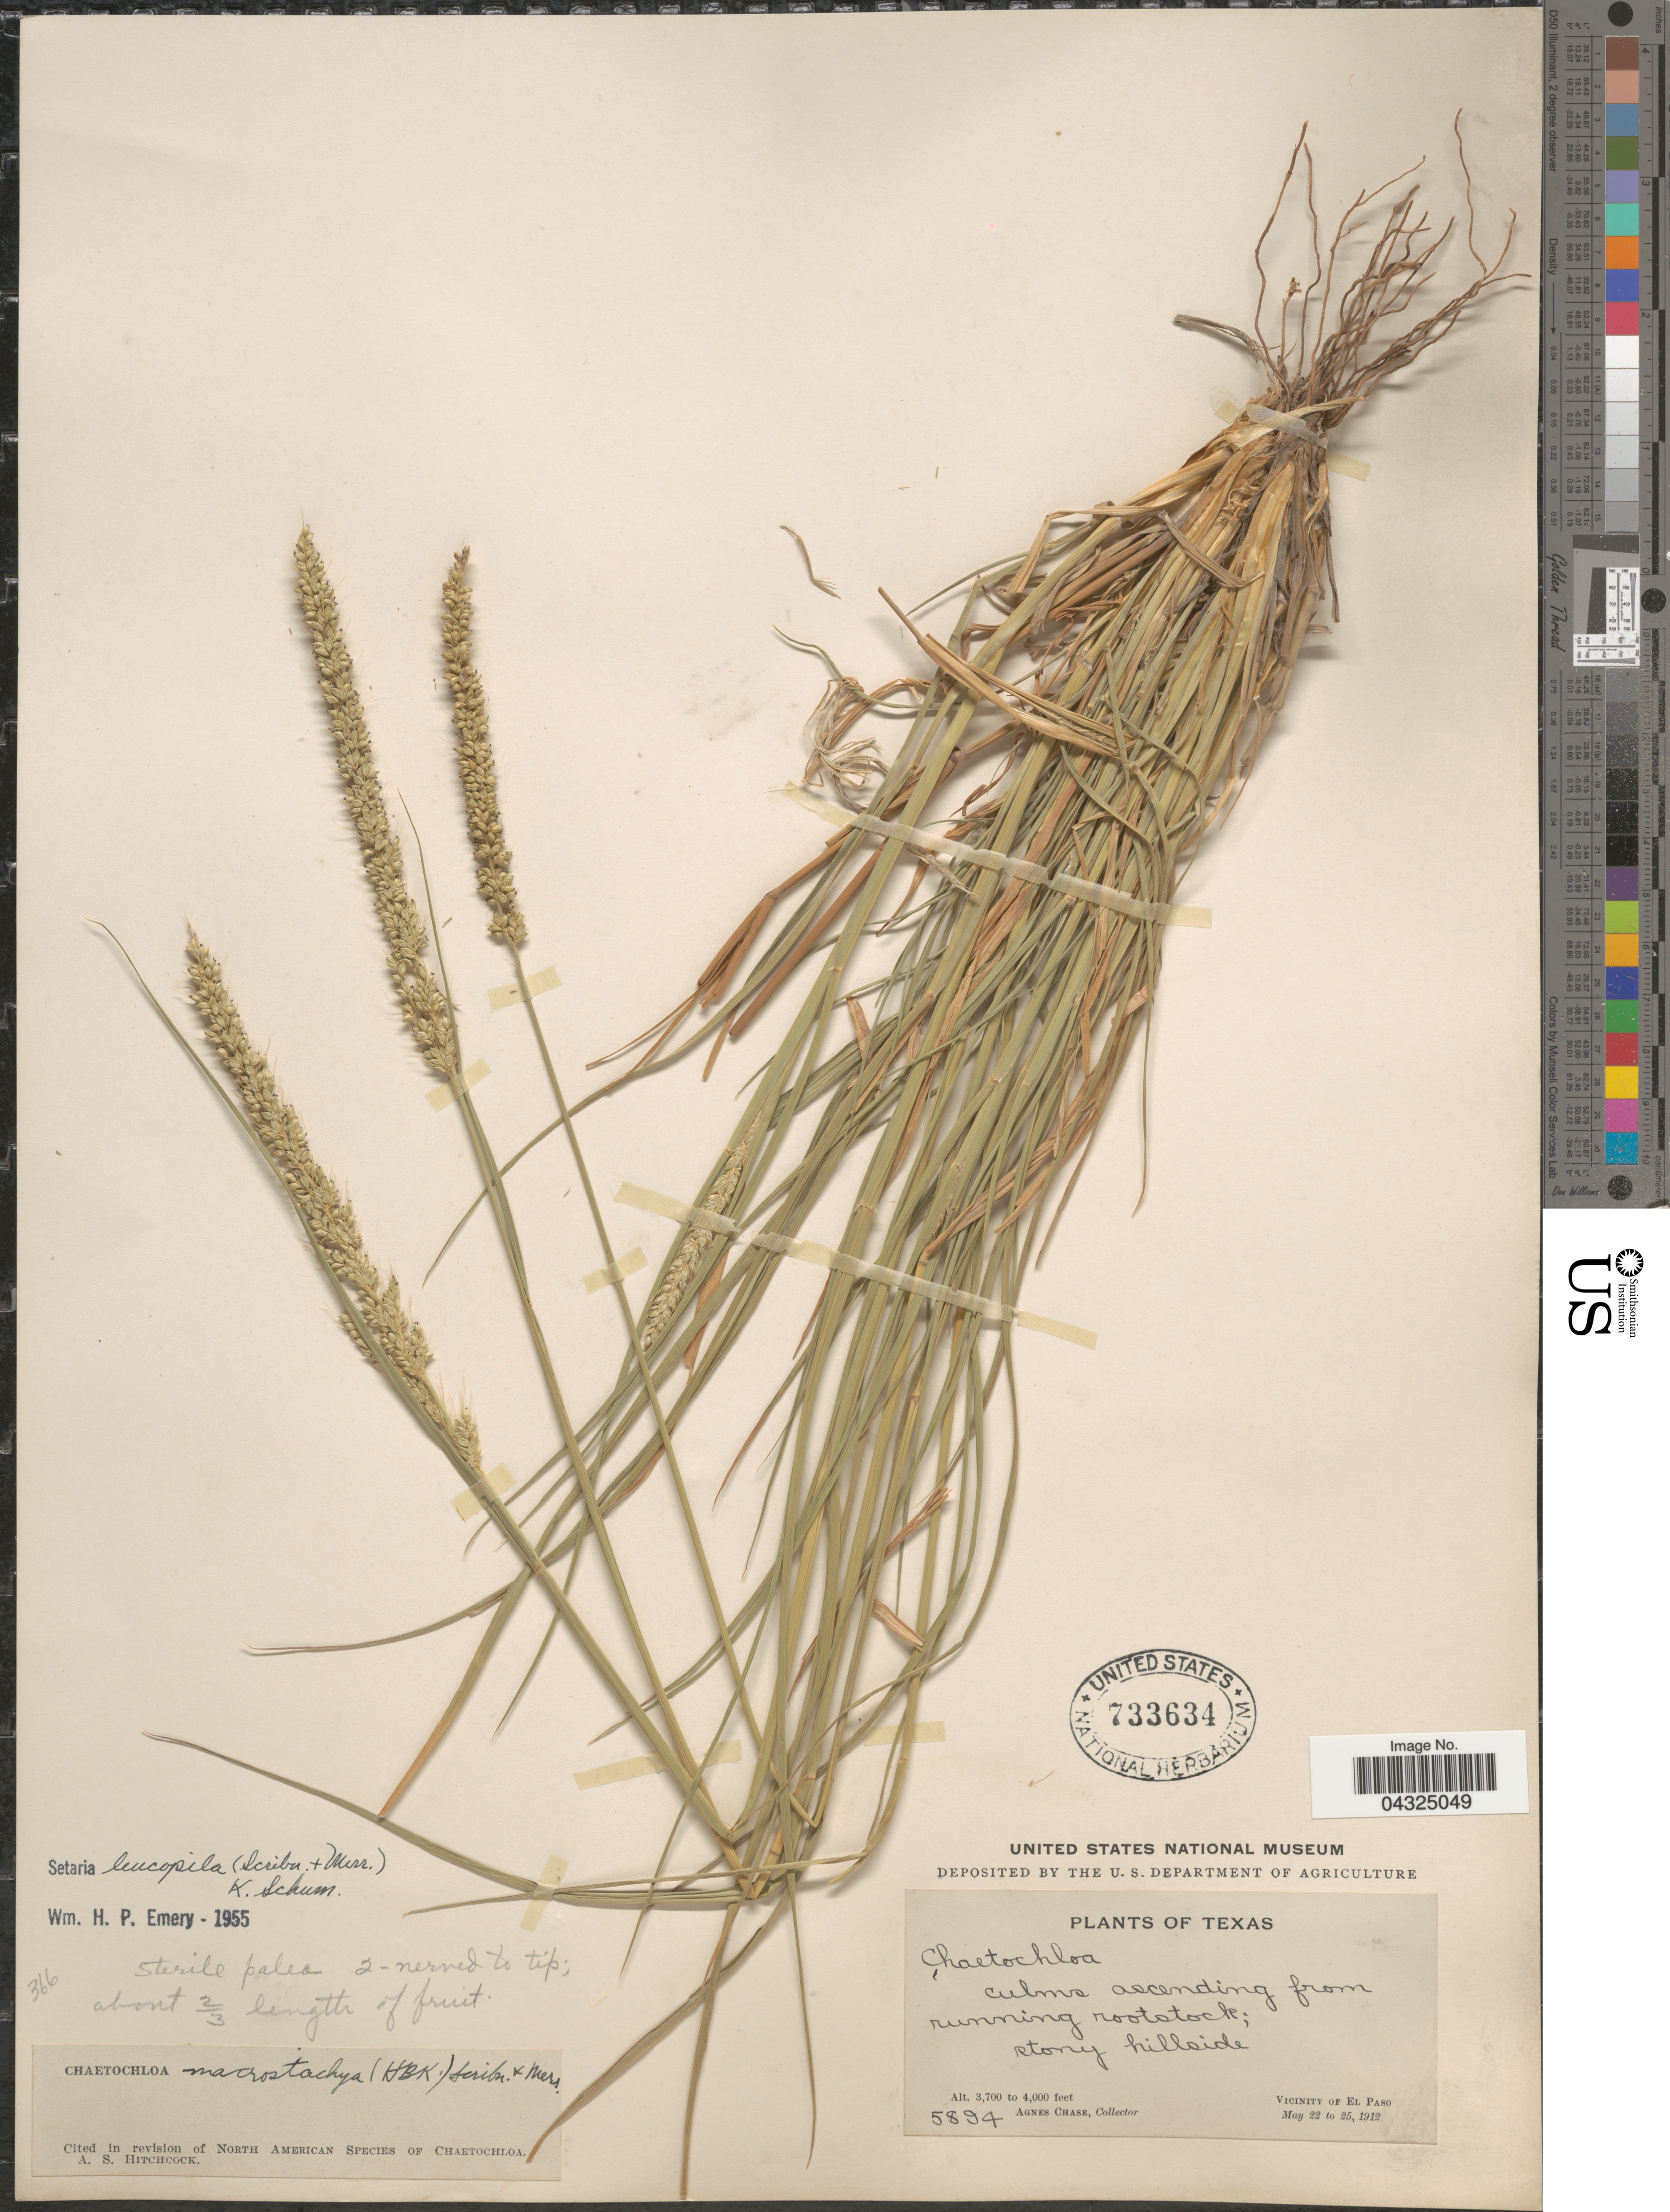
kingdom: Plantae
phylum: Tracheophyta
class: Liliopsida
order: Poales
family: Poaceae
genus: Setaria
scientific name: Setaria leucopila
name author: (Scribn. & Merr.) K. Schum.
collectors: A. Chase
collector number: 5894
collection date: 1912-05-22/1912-05-25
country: United States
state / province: Texas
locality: Stony hillside. Vicinity of El Paso.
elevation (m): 1128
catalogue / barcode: US 733634